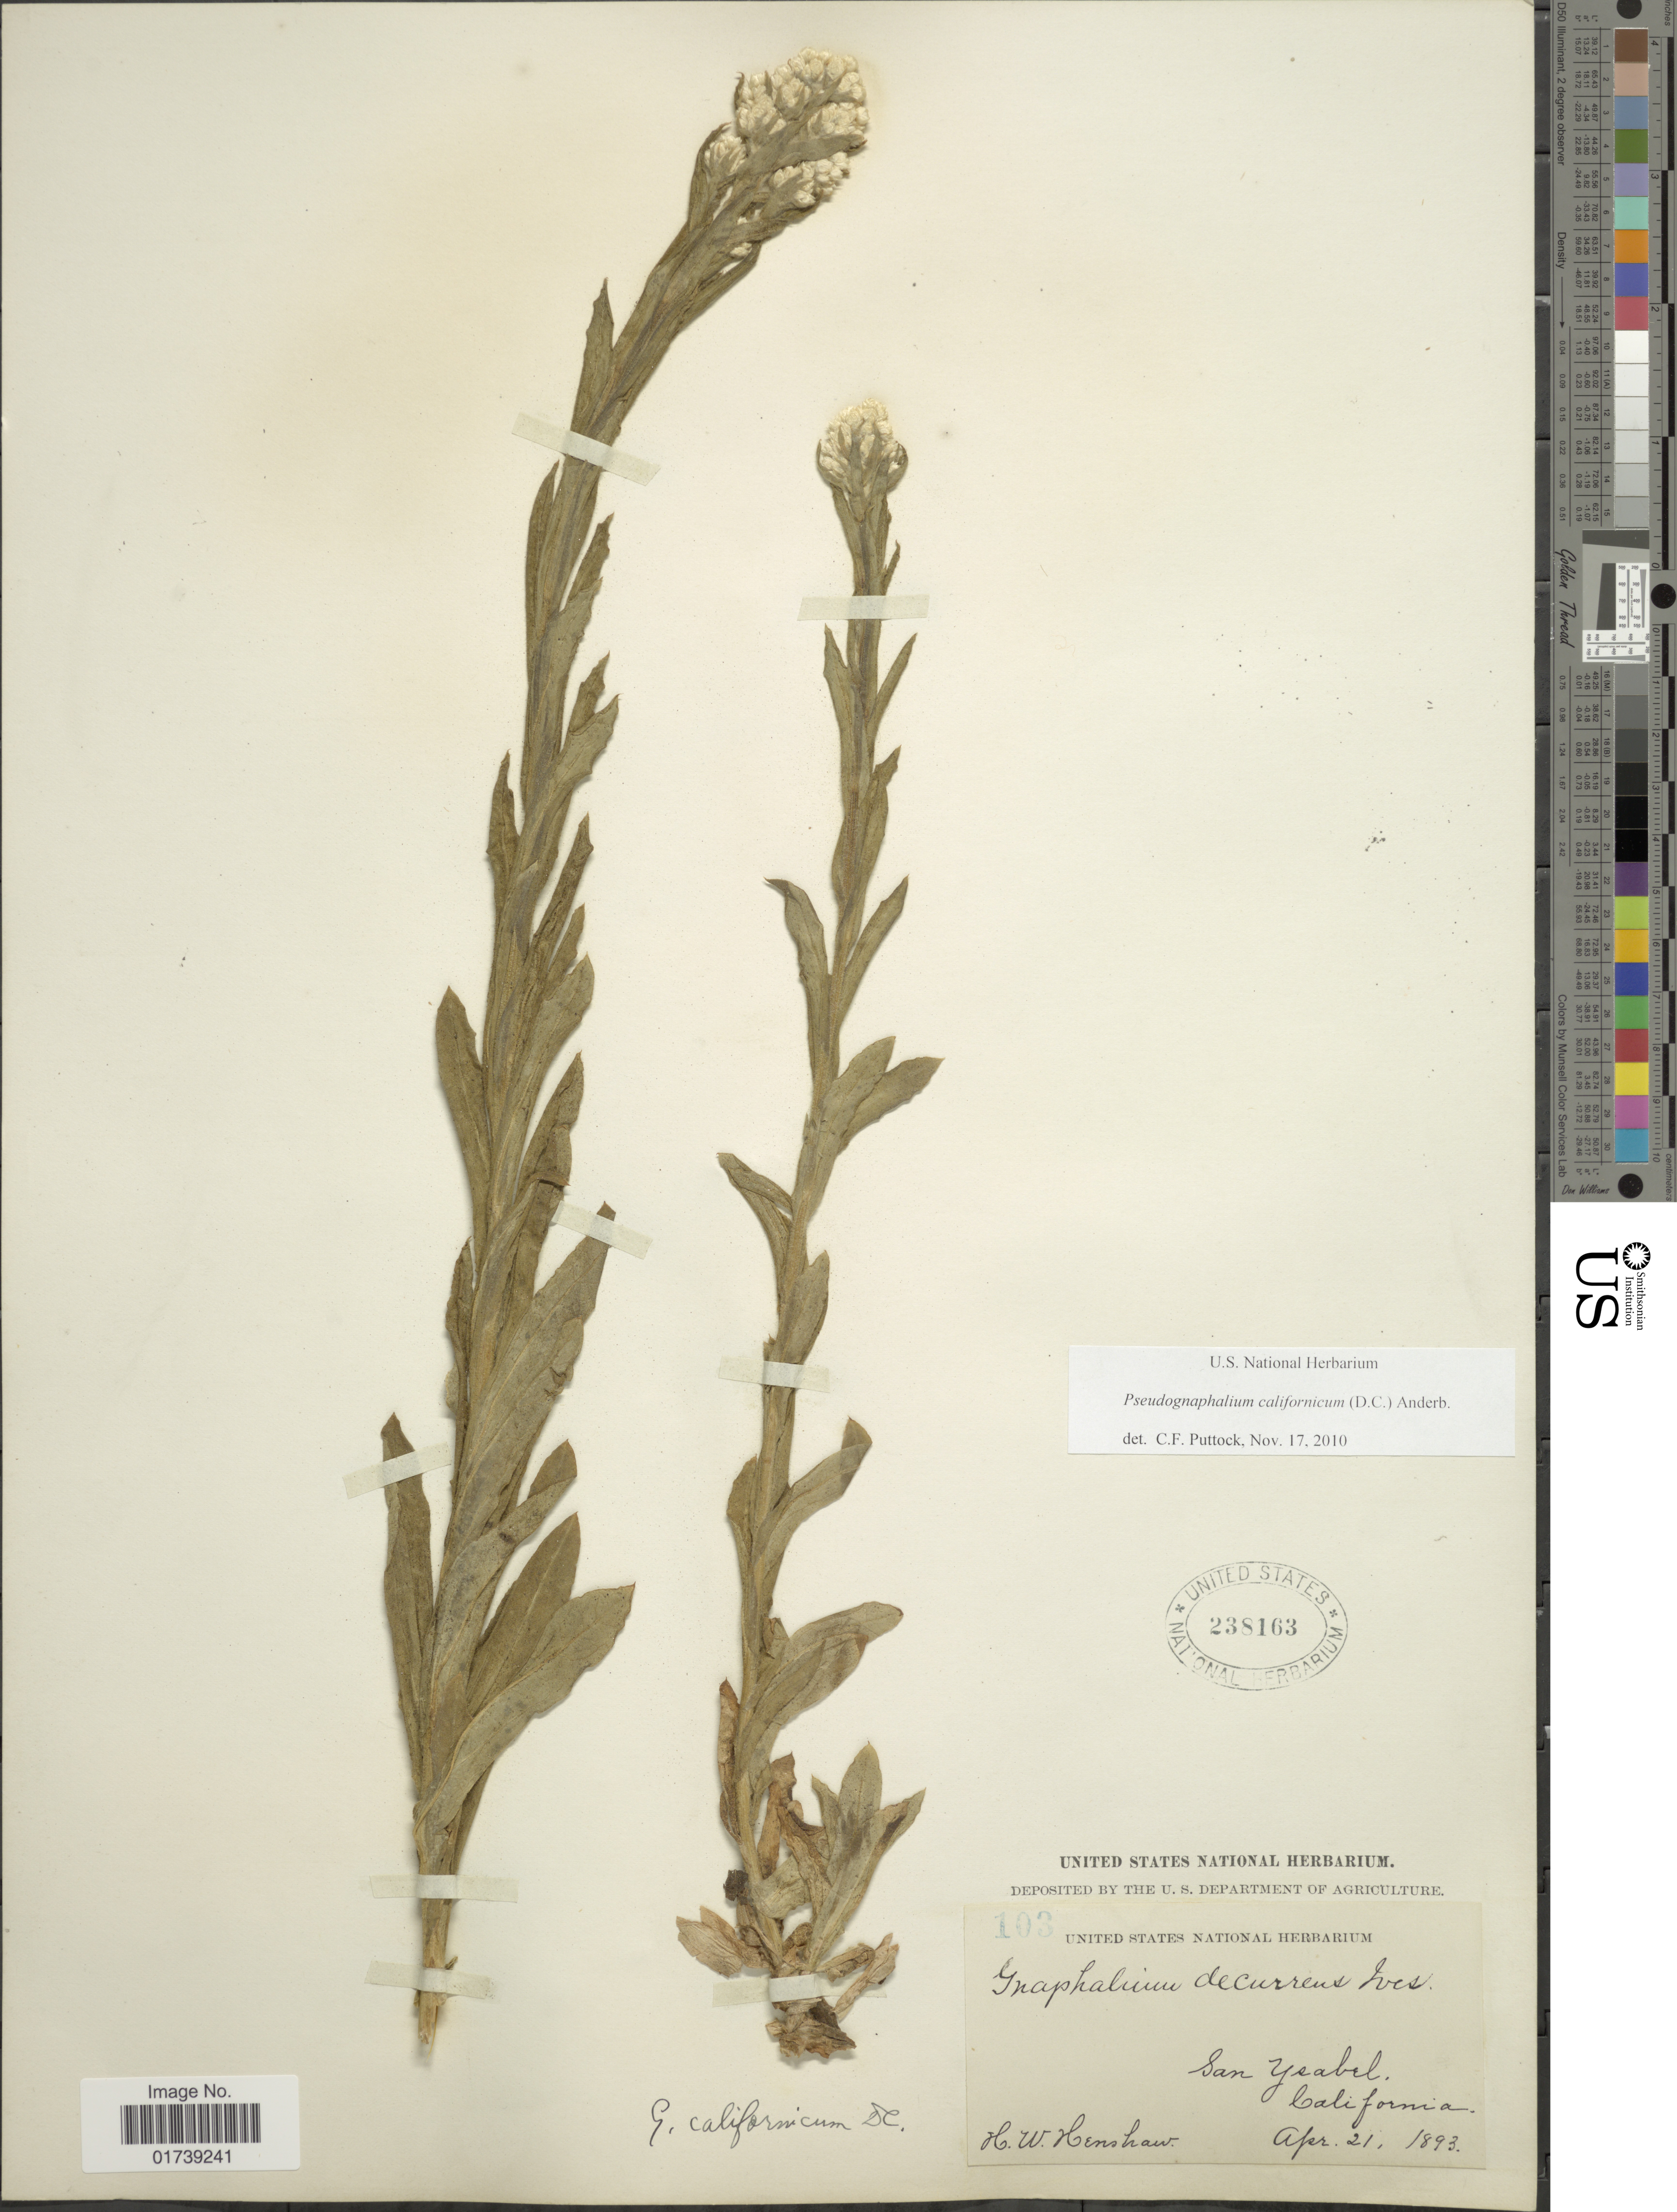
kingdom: Plantae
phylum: Tracheophyta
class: Magnoliopsida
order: Asterales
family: Asteraceae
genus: Pseudognaphalium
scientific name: Pseudognaphalium californicum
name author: (DC.) Anderb.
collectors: H. Henshaw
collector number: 103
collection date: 1893-04-21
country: United States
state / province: California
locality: San Ysabel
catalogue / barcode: US 238163